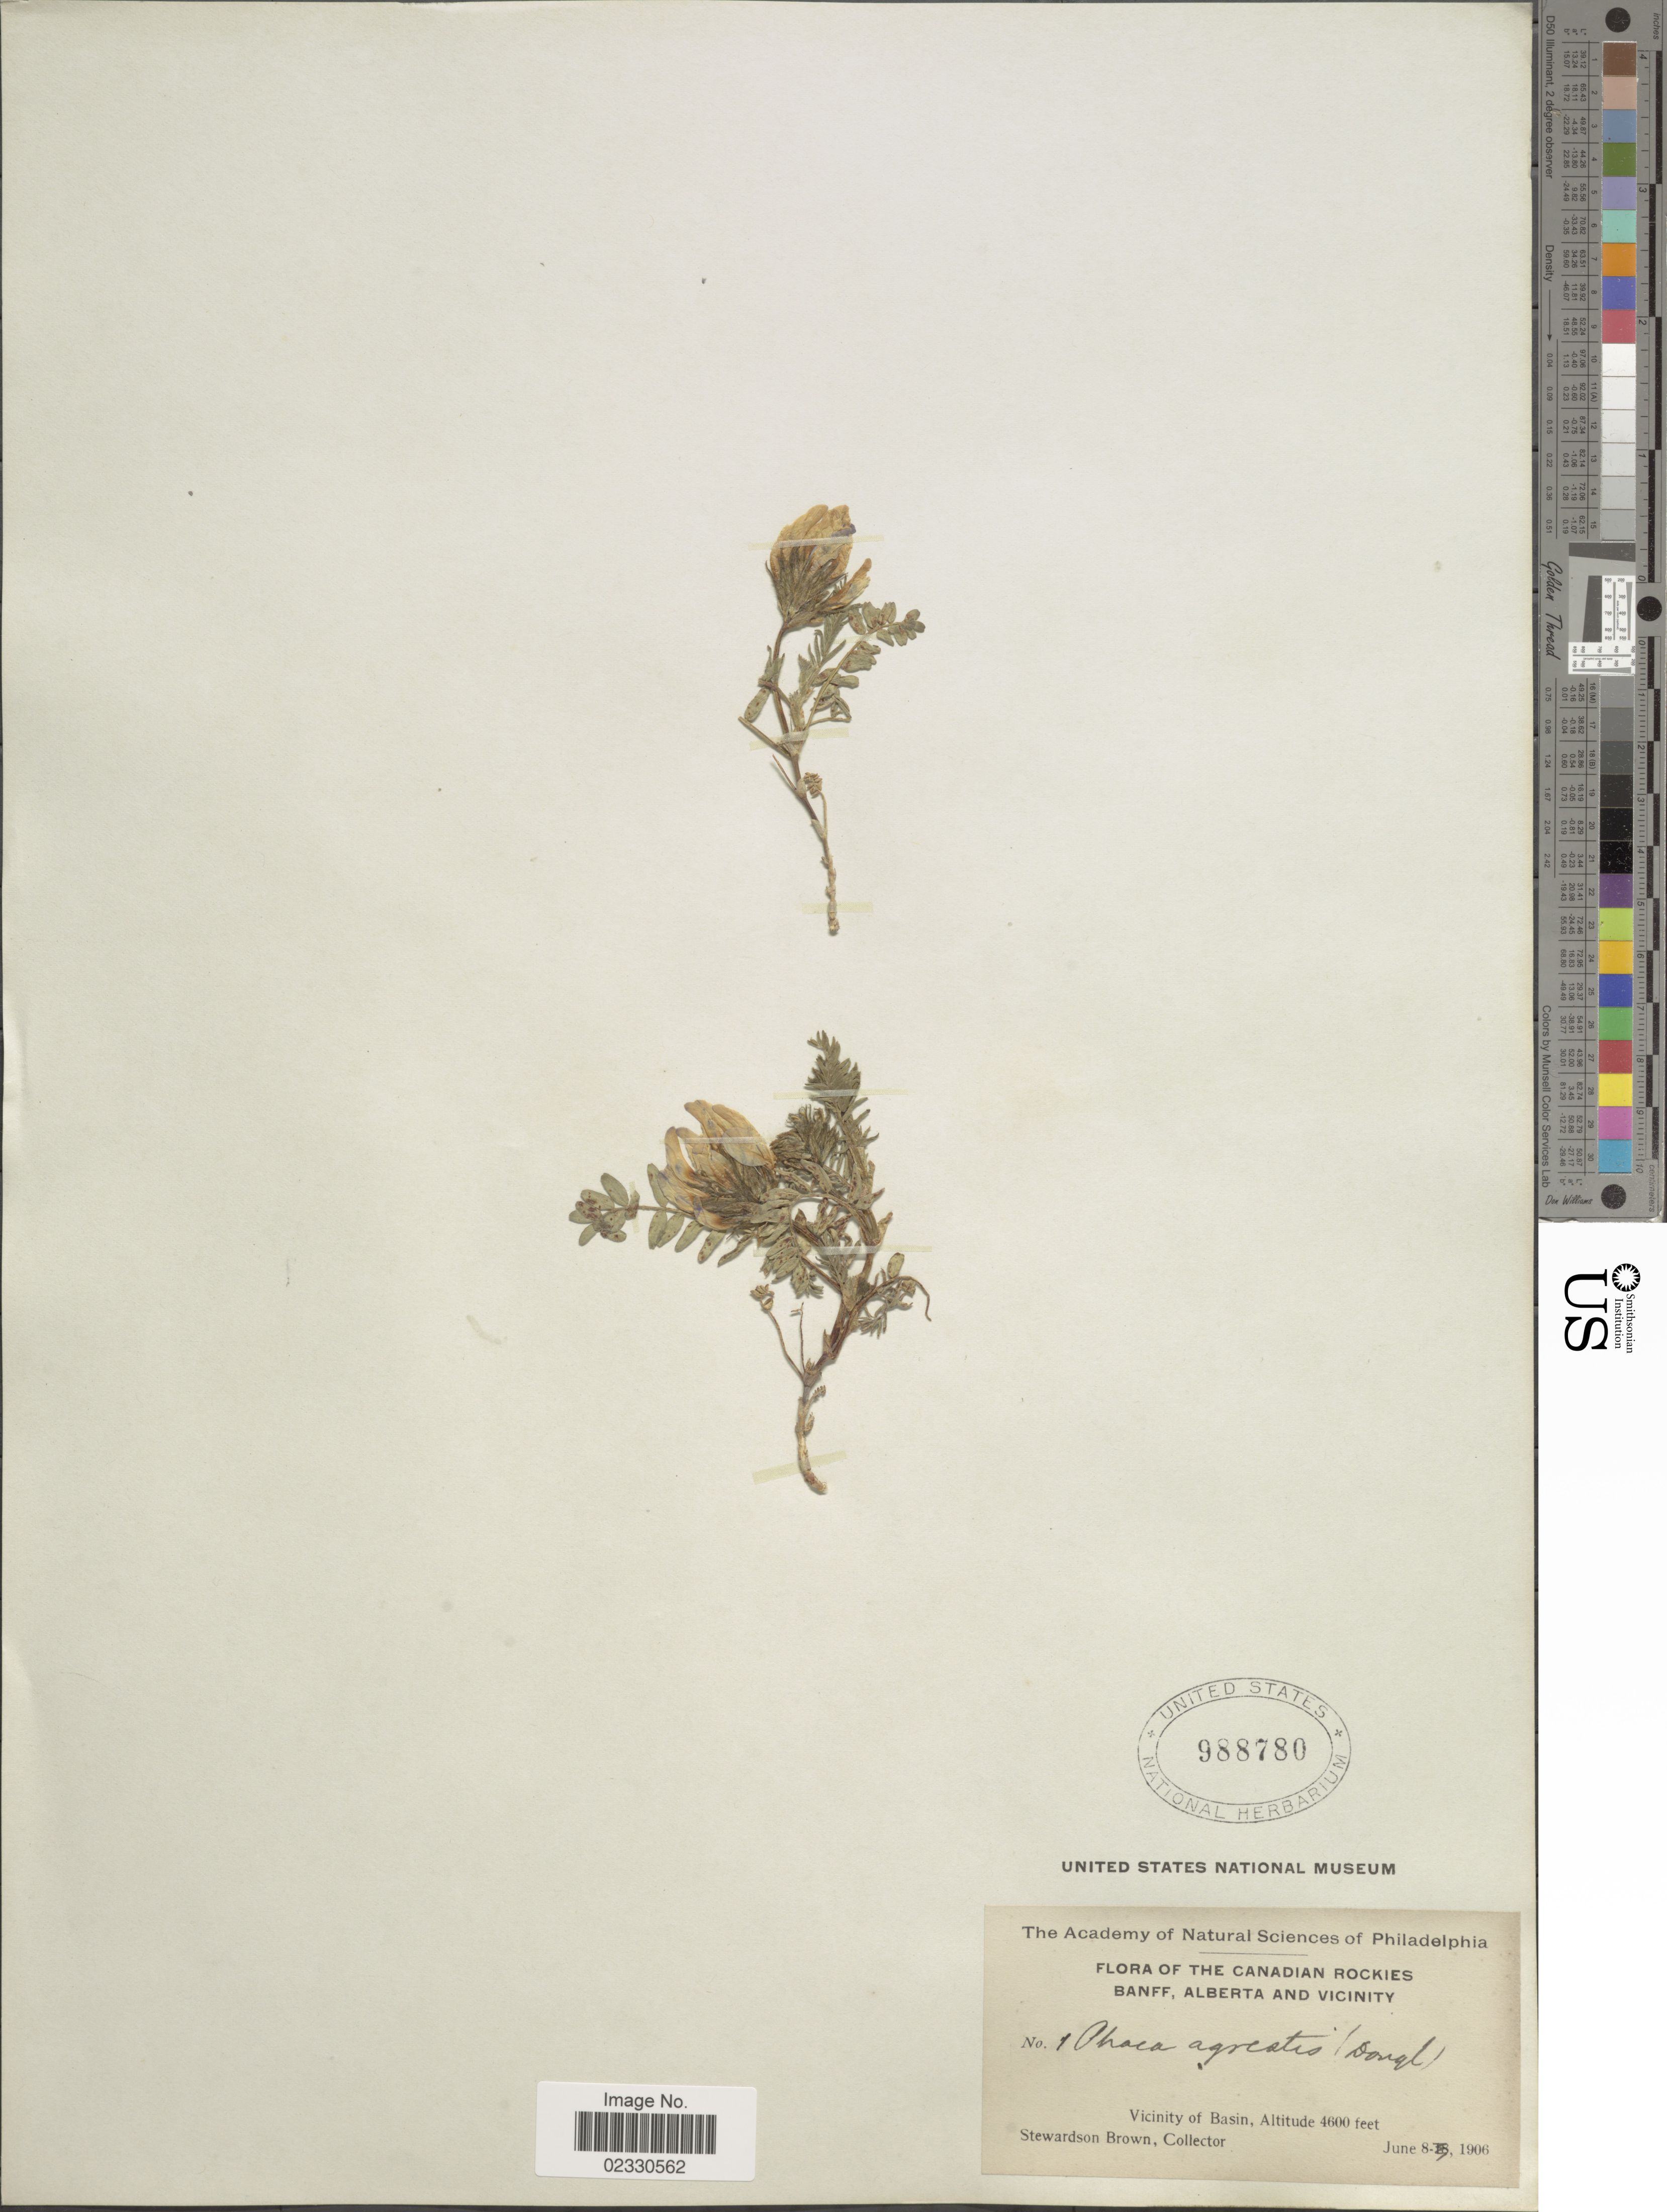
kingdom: Plantae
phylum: Tracheophyta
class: Magnoliopsida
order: Fabales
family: Fabaceae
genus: Astragalus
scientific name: Astragalus dasyglottis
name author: DC.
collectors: S. Brown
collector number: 1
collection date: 1906-06-08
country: Canada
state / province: Alberta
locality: The Canadian Rockies, Banff, Alberta and Vicinity, Vicinity of Basin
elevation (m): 1402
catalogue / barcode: US 988780